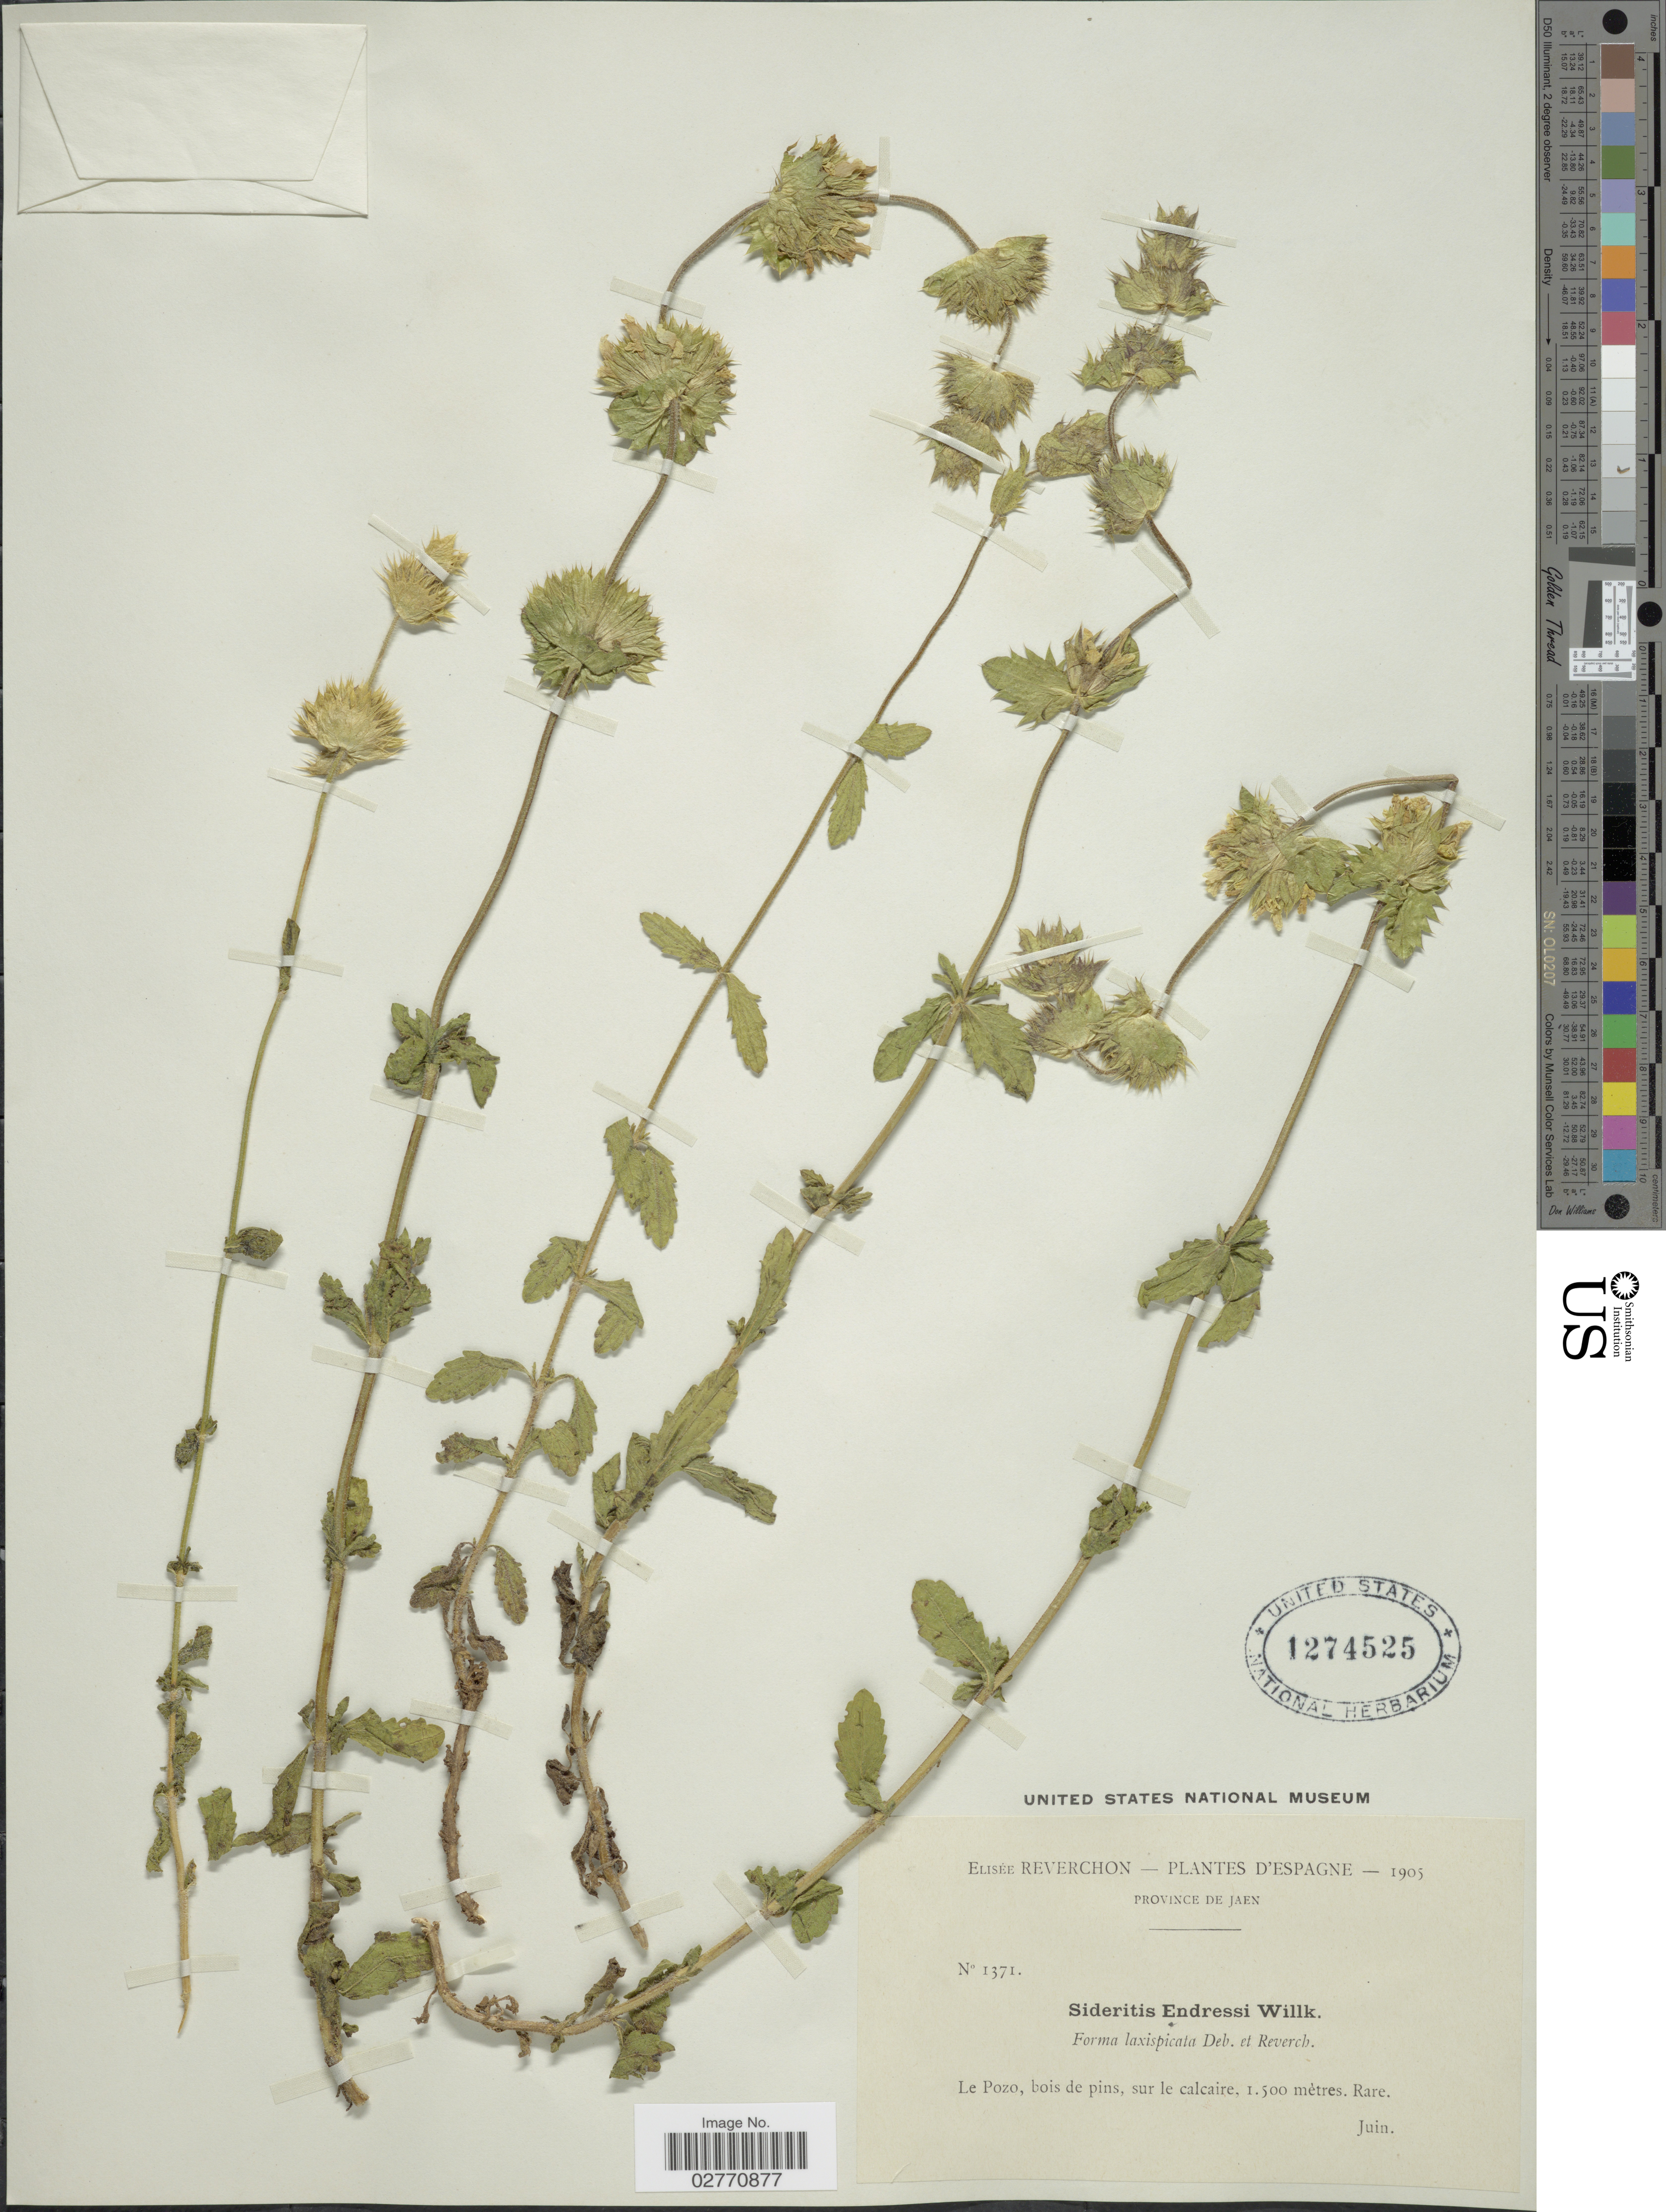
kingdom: Plantae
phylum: Tracheophyta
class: Magnoliopsida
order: Lamiales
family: Lamiaceae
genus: Sideritis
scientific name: Sideritis endressii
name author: Willk.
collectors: E. Reverchon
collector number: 1371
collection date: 1905-06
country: Spain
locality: D'Espagne. Province de Jaen. Le Pozo, bois de pins, sur le calcaire.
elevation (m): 1500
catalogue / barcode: US 1274525